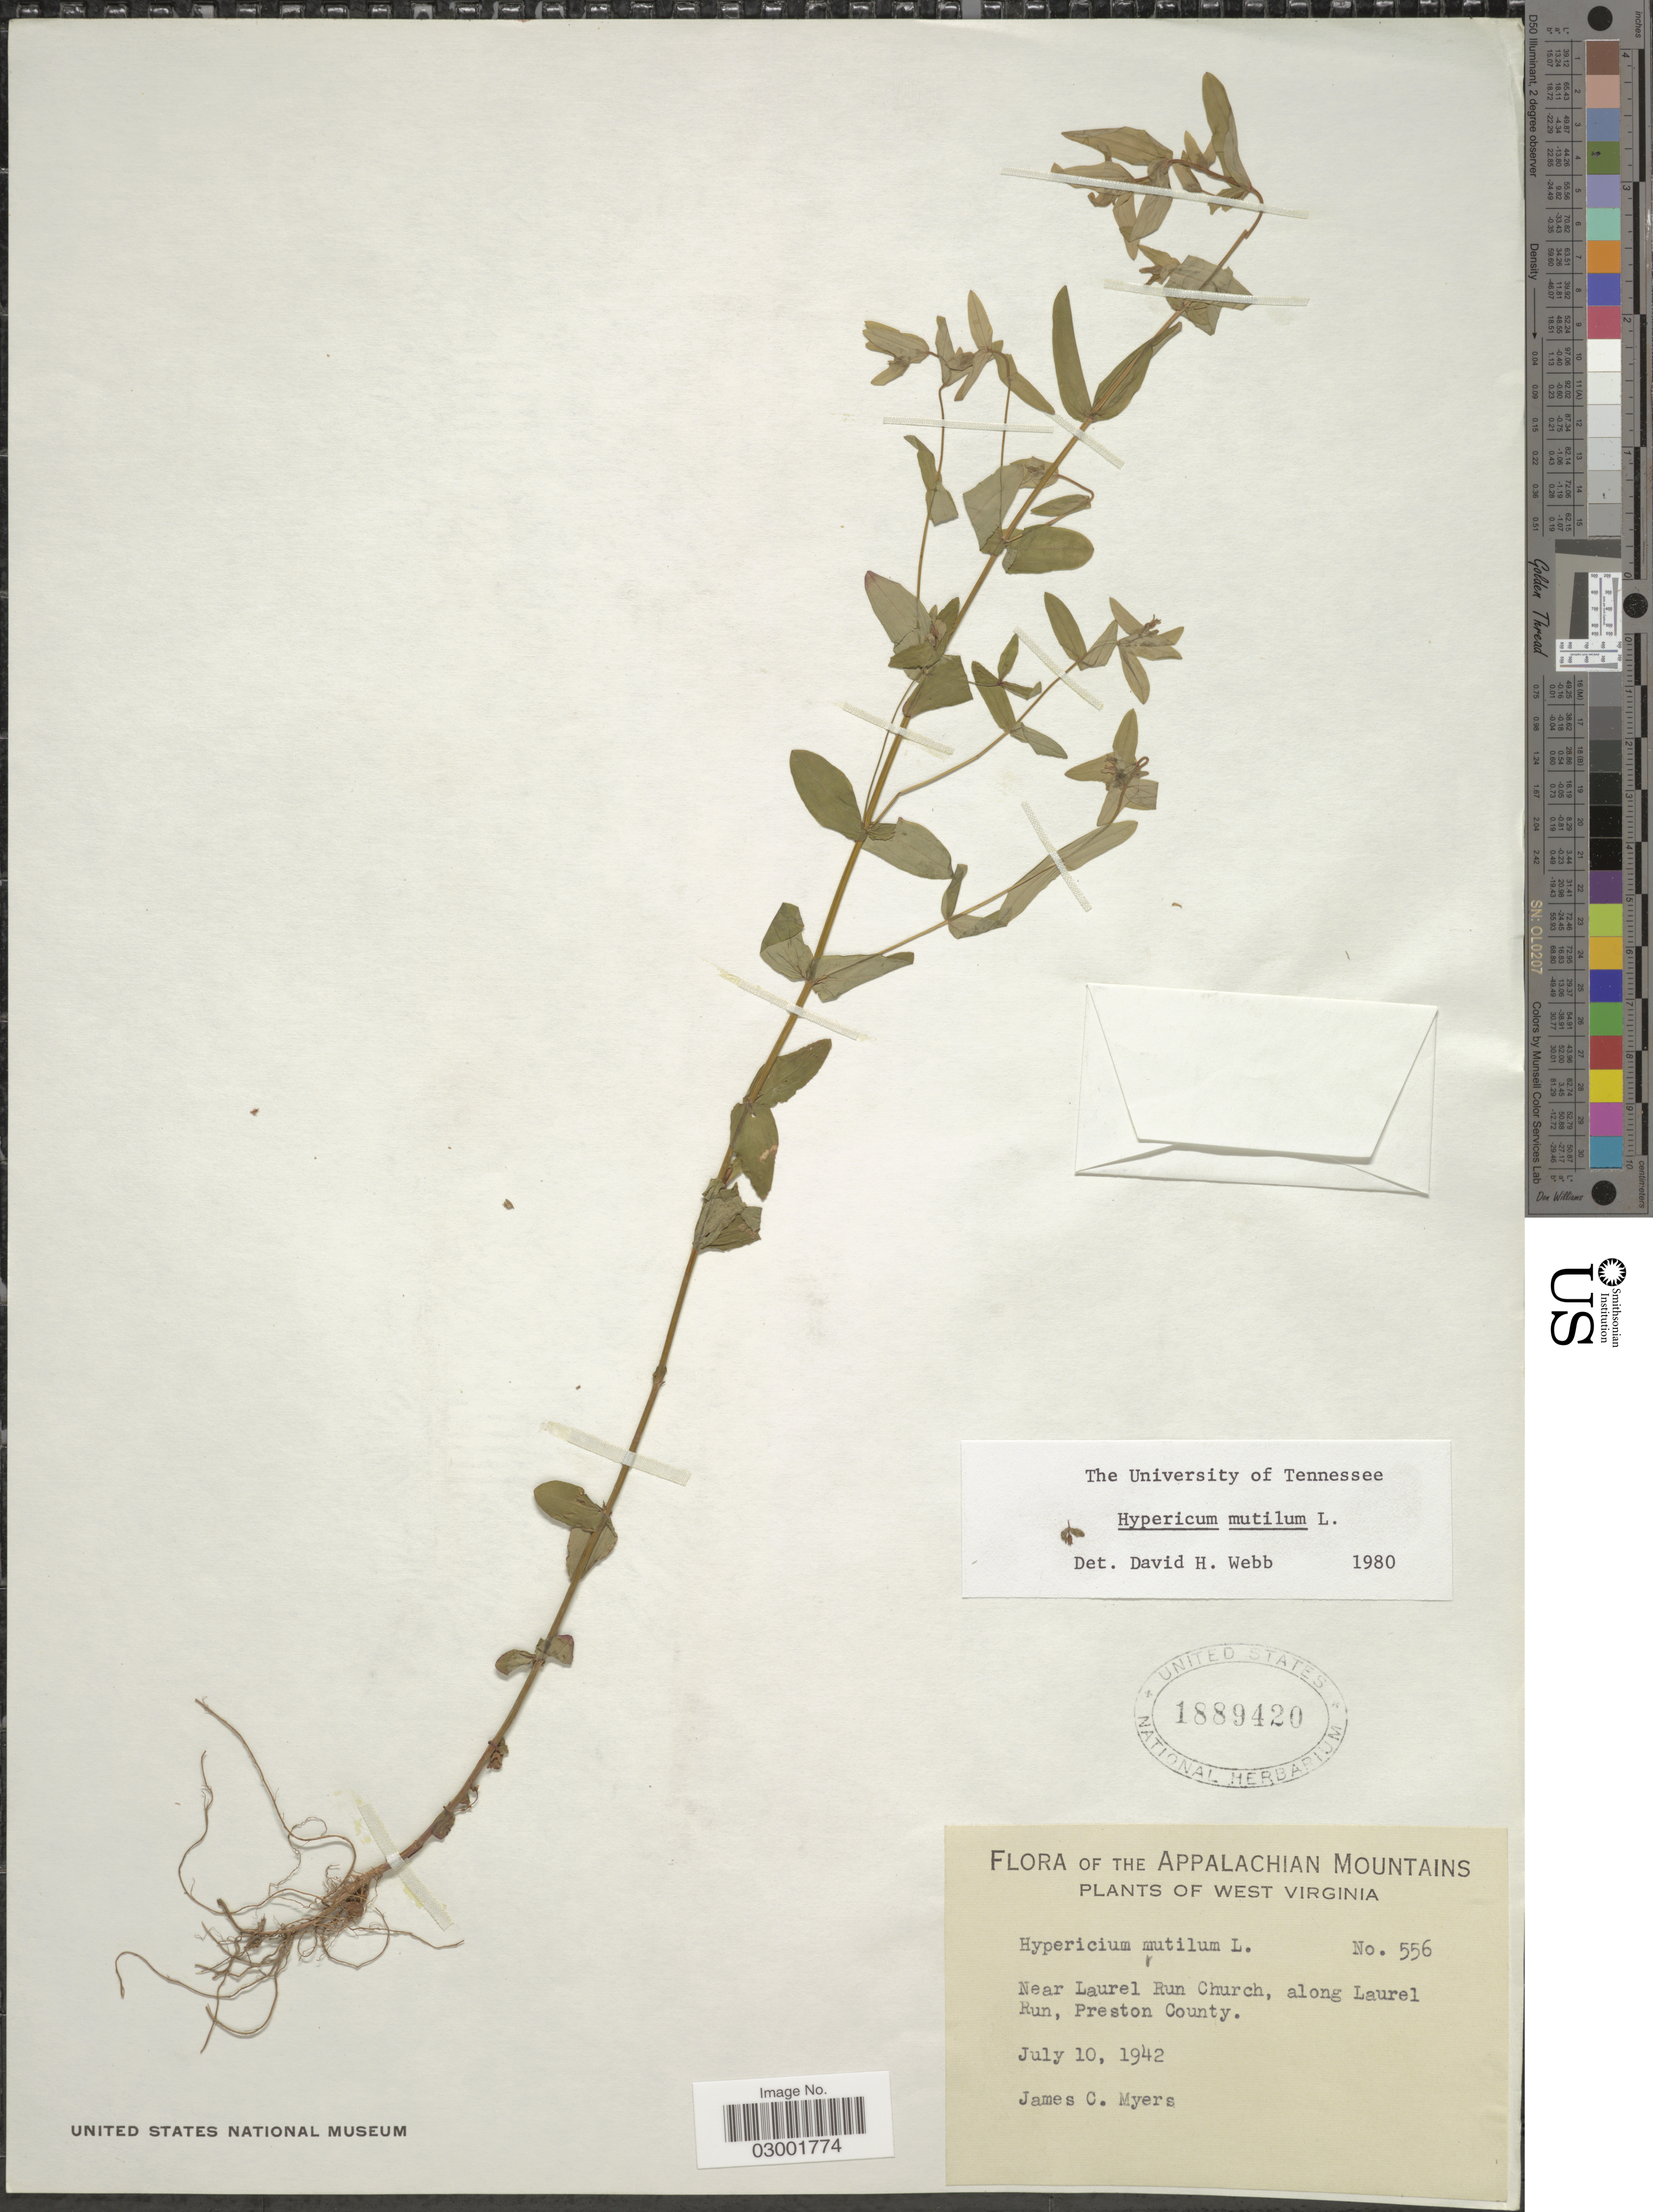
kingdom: Plantae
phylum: Tracheophyta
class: Magnoliopsida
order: Malpighiales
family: Hypericaceae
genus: Hypericum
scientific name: Hypericum mutilum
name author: L.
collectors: J. C. Myers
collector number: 556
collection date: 1942-07-10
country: United States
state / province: West Virginia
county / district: Preston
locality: Near Laurel Run Church, along Laurel Run, Preston County.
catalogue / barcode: US 1889420